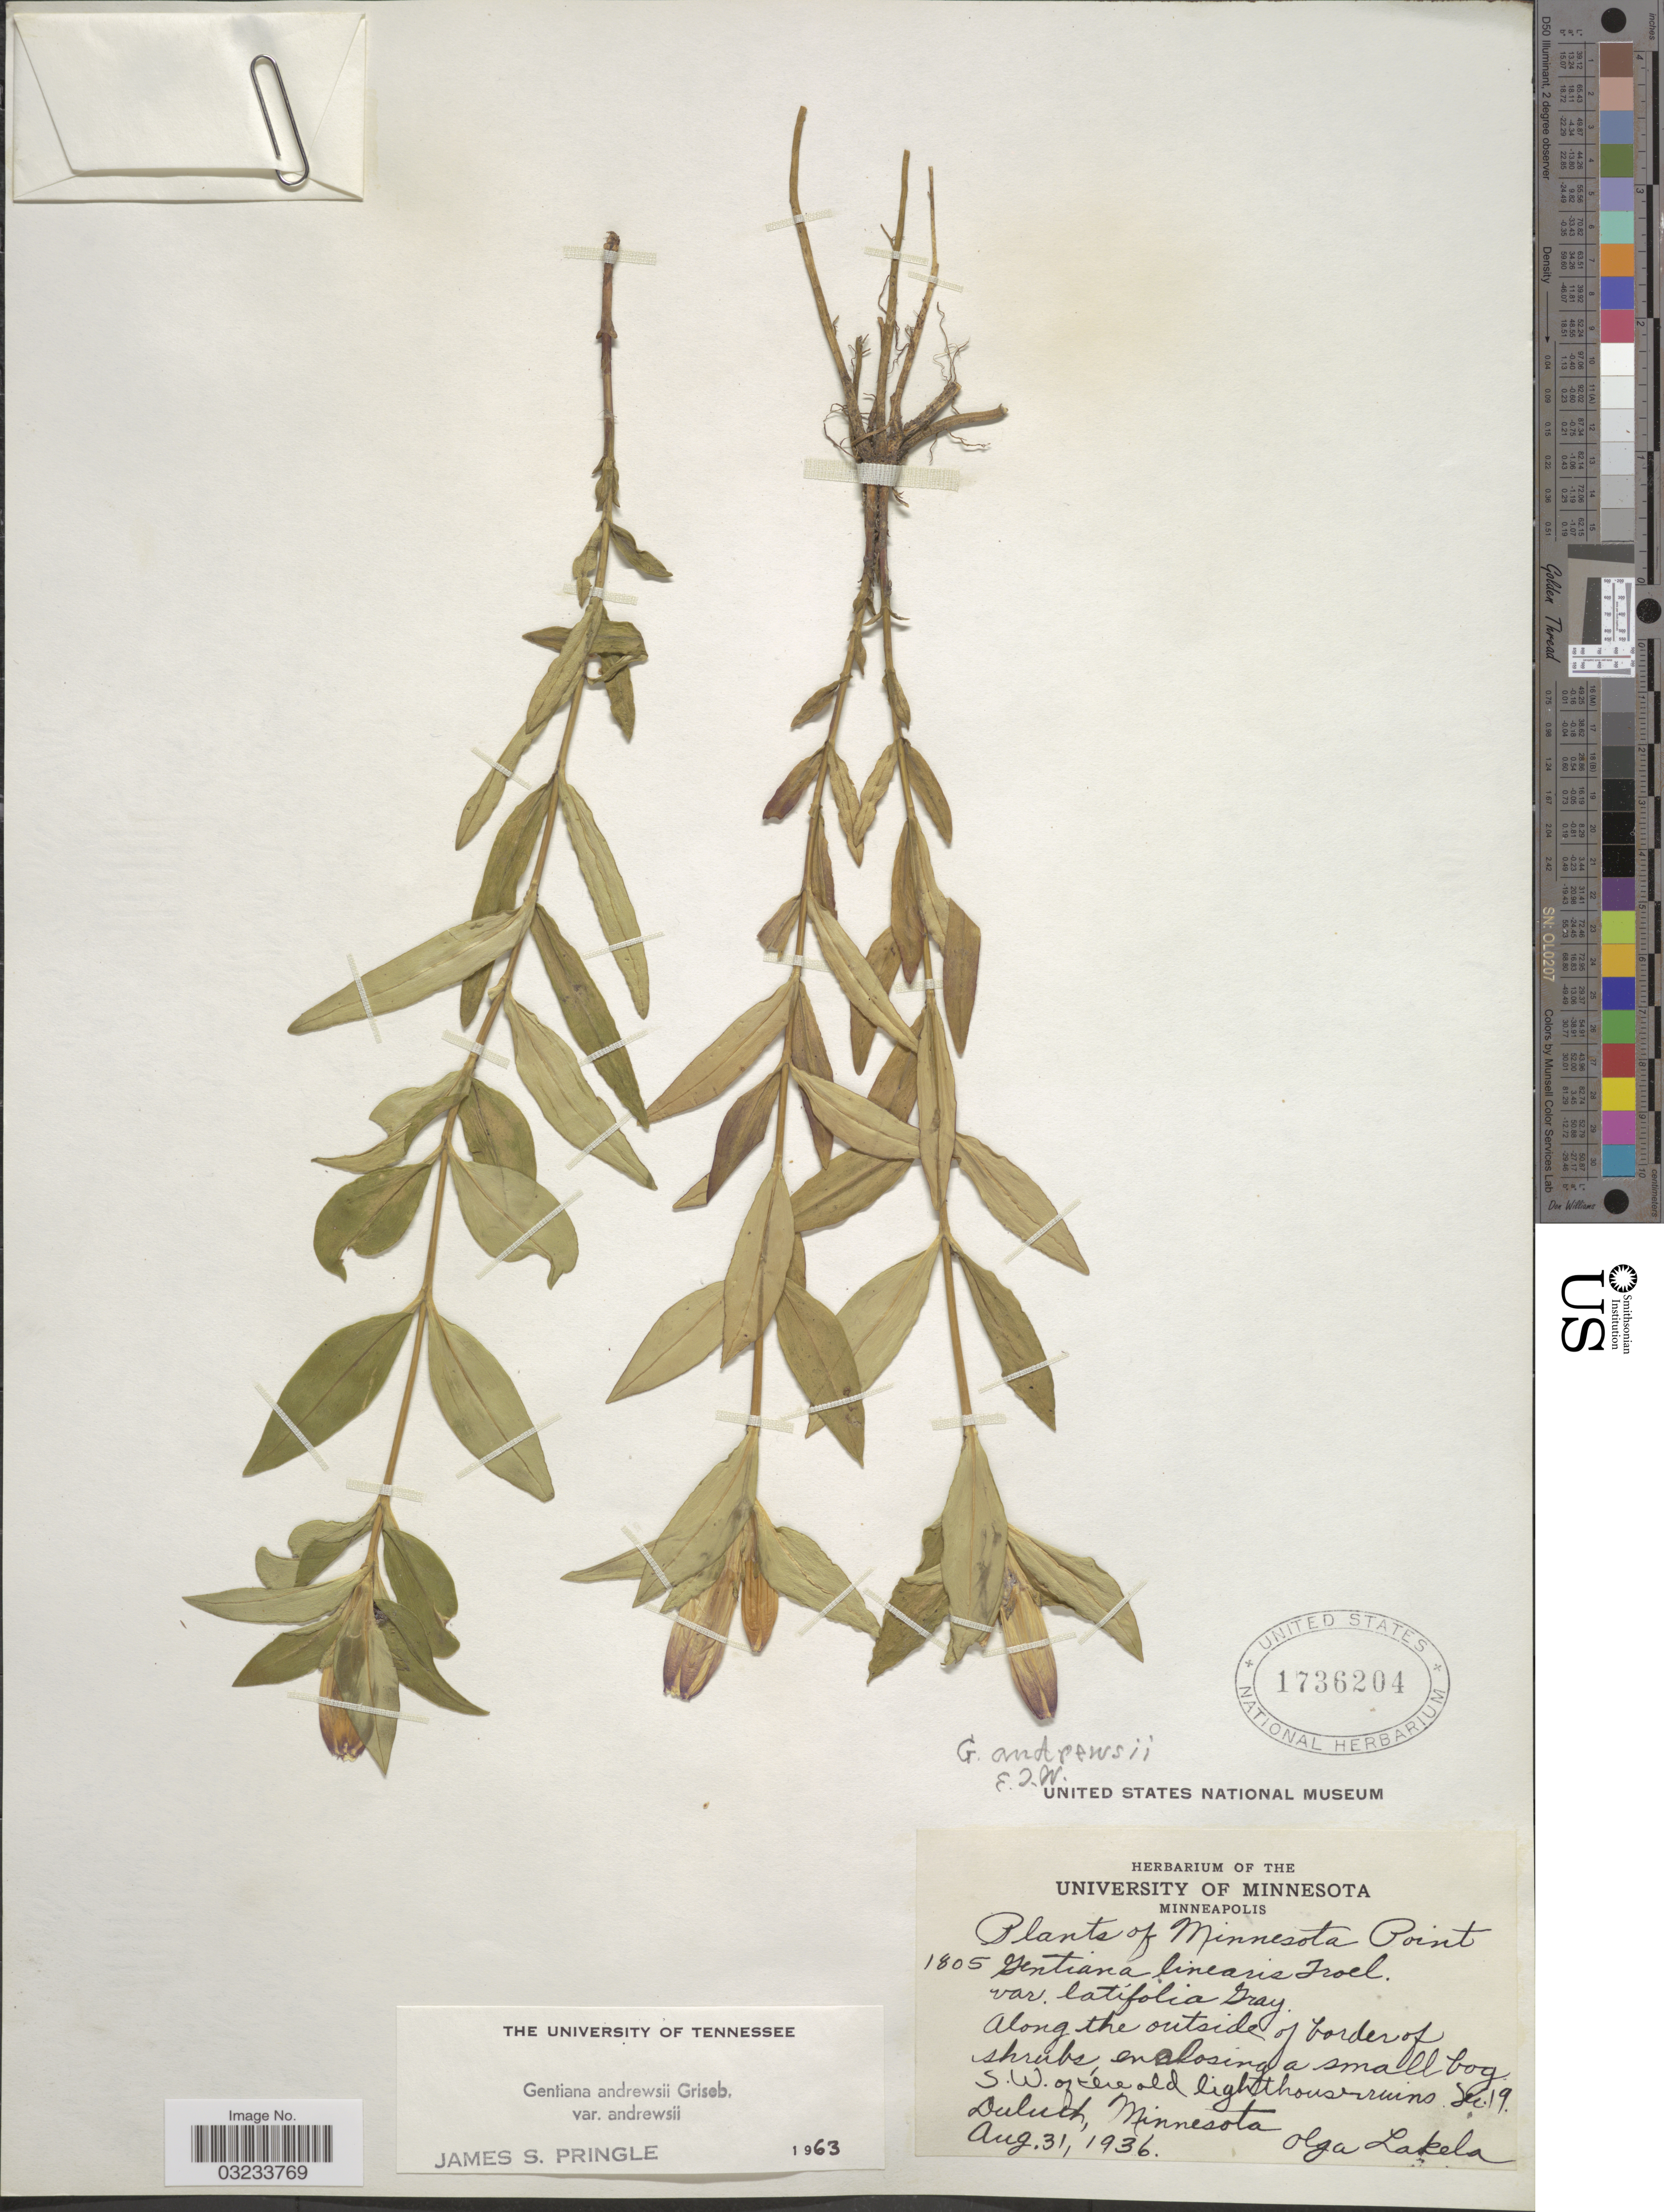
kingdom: Plantae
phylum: Tracheophyta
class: Magnoliopsida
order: Gentianales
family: Gentianaceae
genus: Gentiana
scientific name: Gentiana andrewsii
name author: Griseb.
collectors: O. K. Lakela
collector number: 1805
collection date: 1936-08-31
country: United States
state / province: Minnesota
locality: Along the outside of border of shrubs enclosing a small bog. S.W. of the old lighthouse ruins Sec. 19, Duluth.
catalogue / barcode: US 1736204